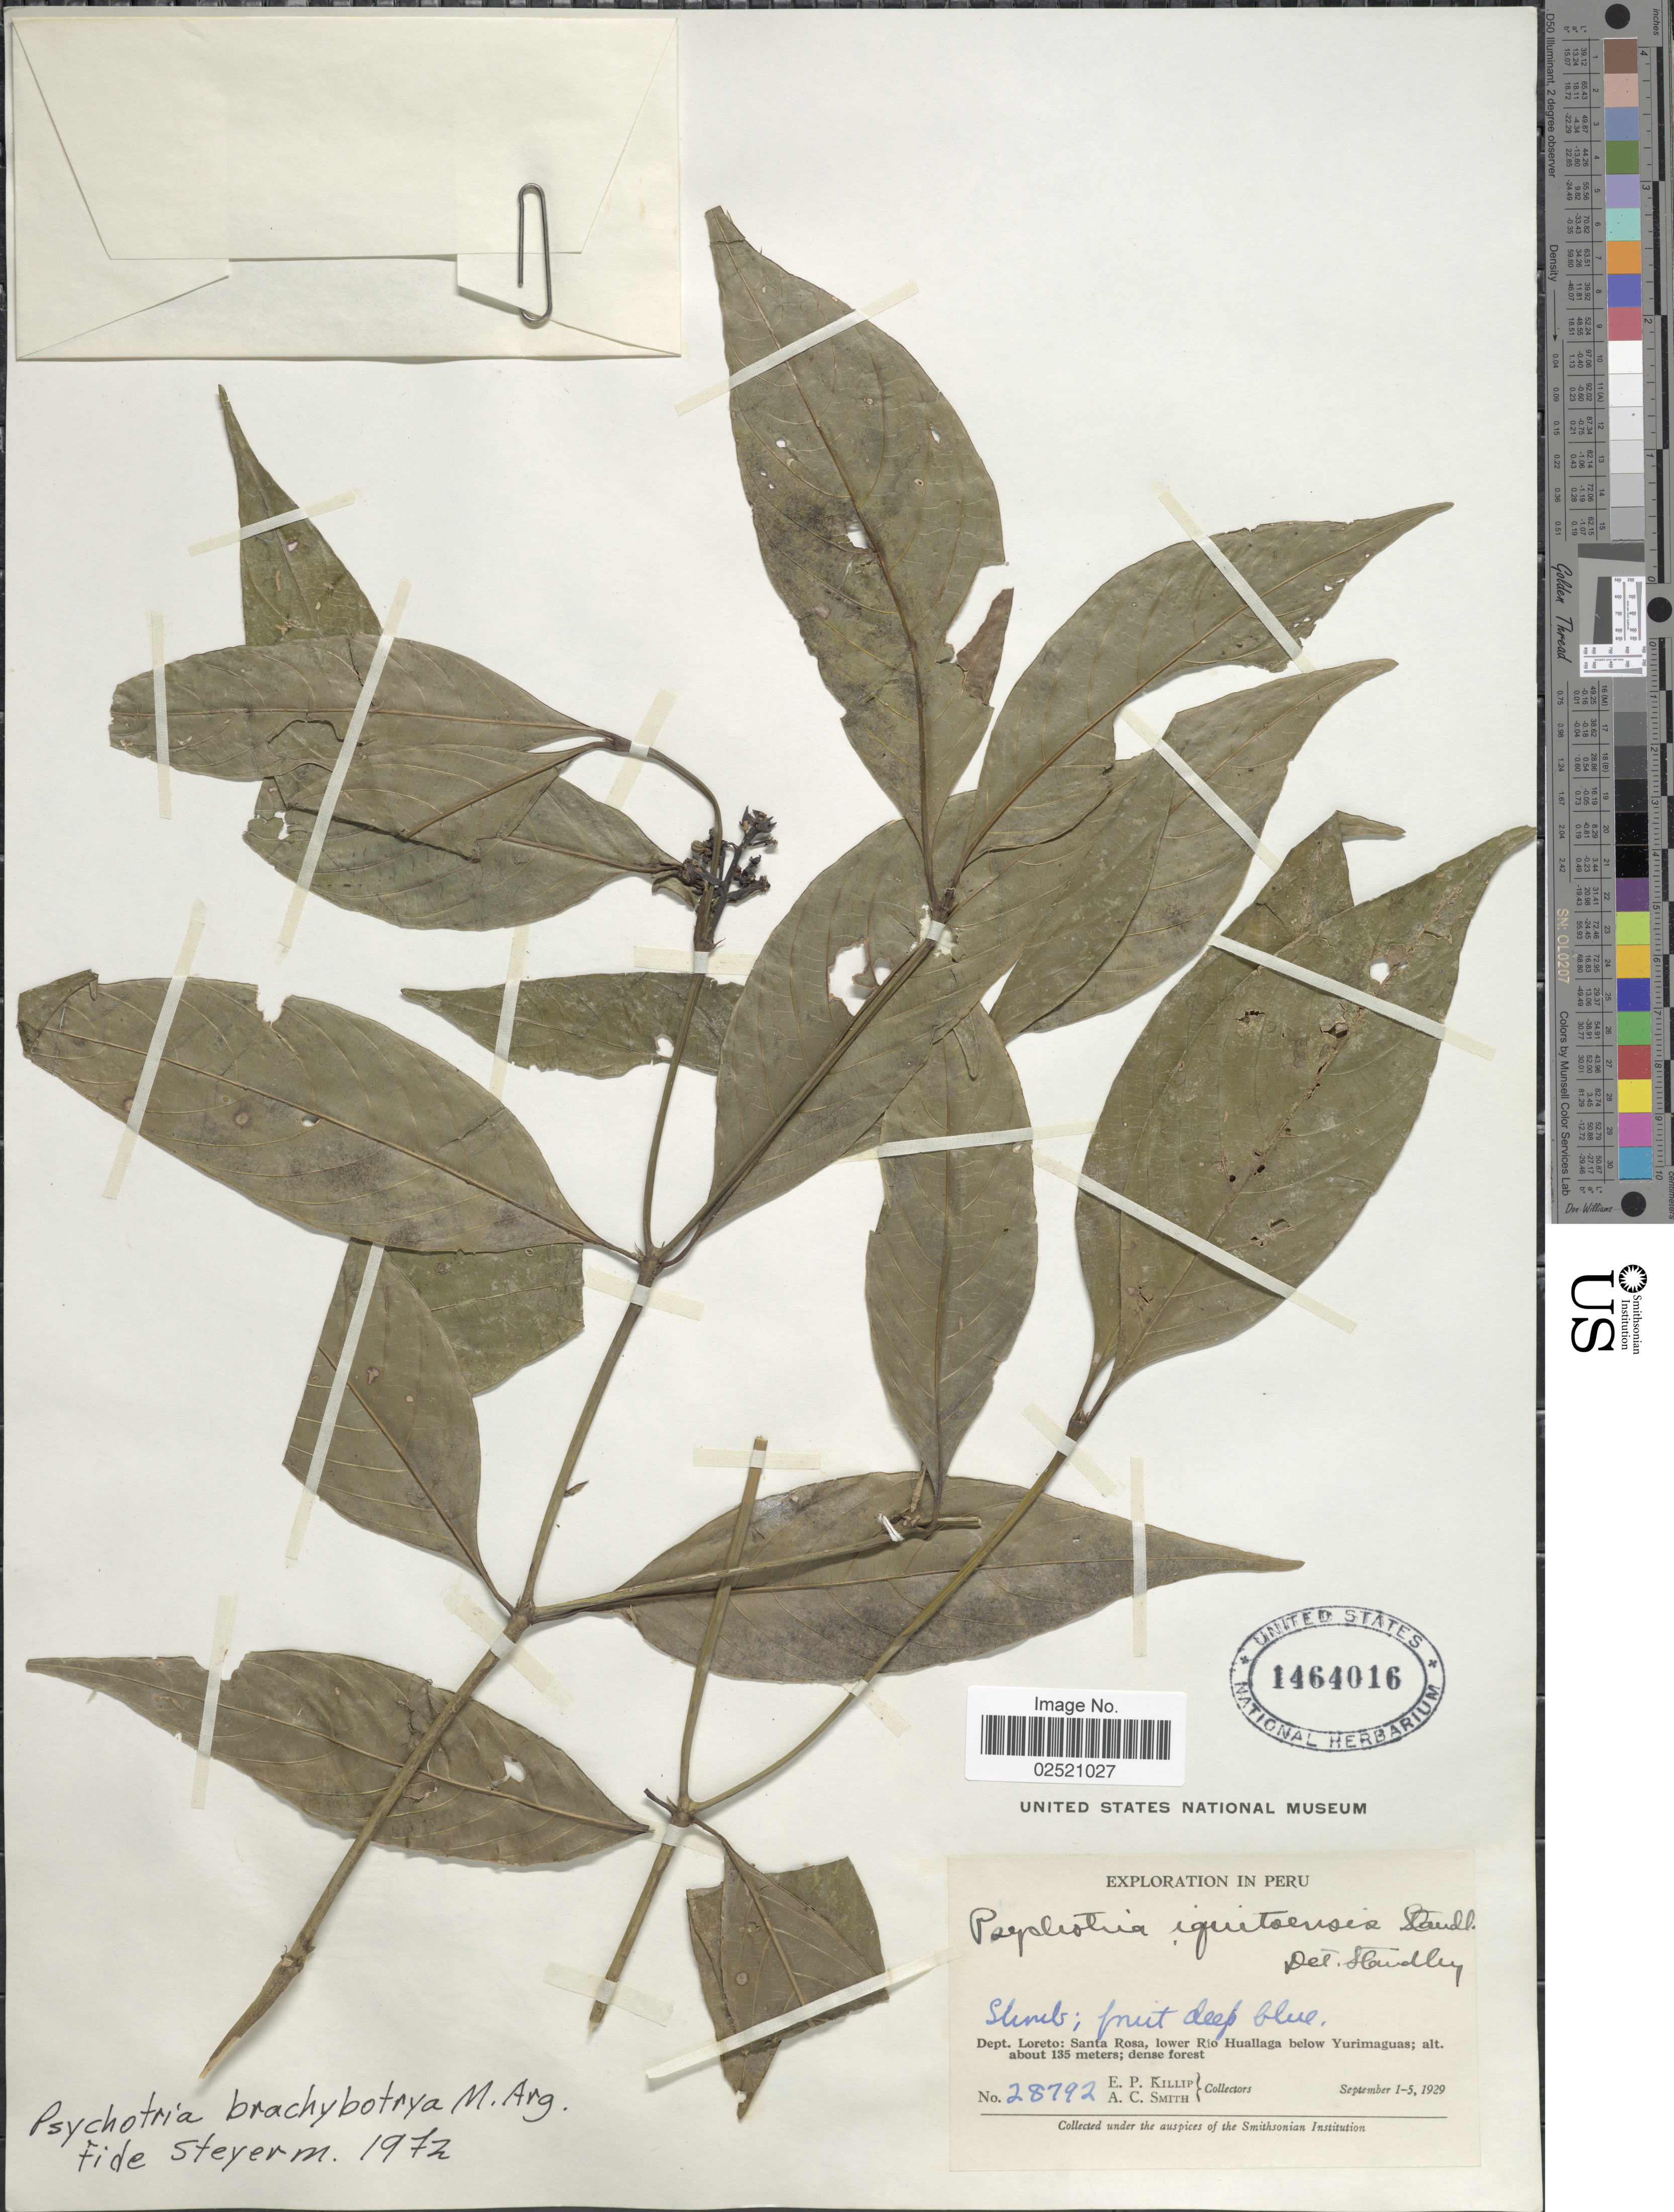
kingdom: Plantae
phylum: Tracheophyta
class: Magnoliopsida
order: Gentianales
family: Rubiaceae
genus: Psychotria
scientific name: Psychotria brachybotrya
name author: Müll. Arg.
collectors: E. P. Killip & A. C. Smith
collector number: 28792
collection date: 1929-09-01/1929-09-05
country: Peru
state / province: Loreto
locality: Santa Rosa, lower Rio Huallaga below Yurimaguas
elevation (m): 135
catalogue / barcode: US 1464016